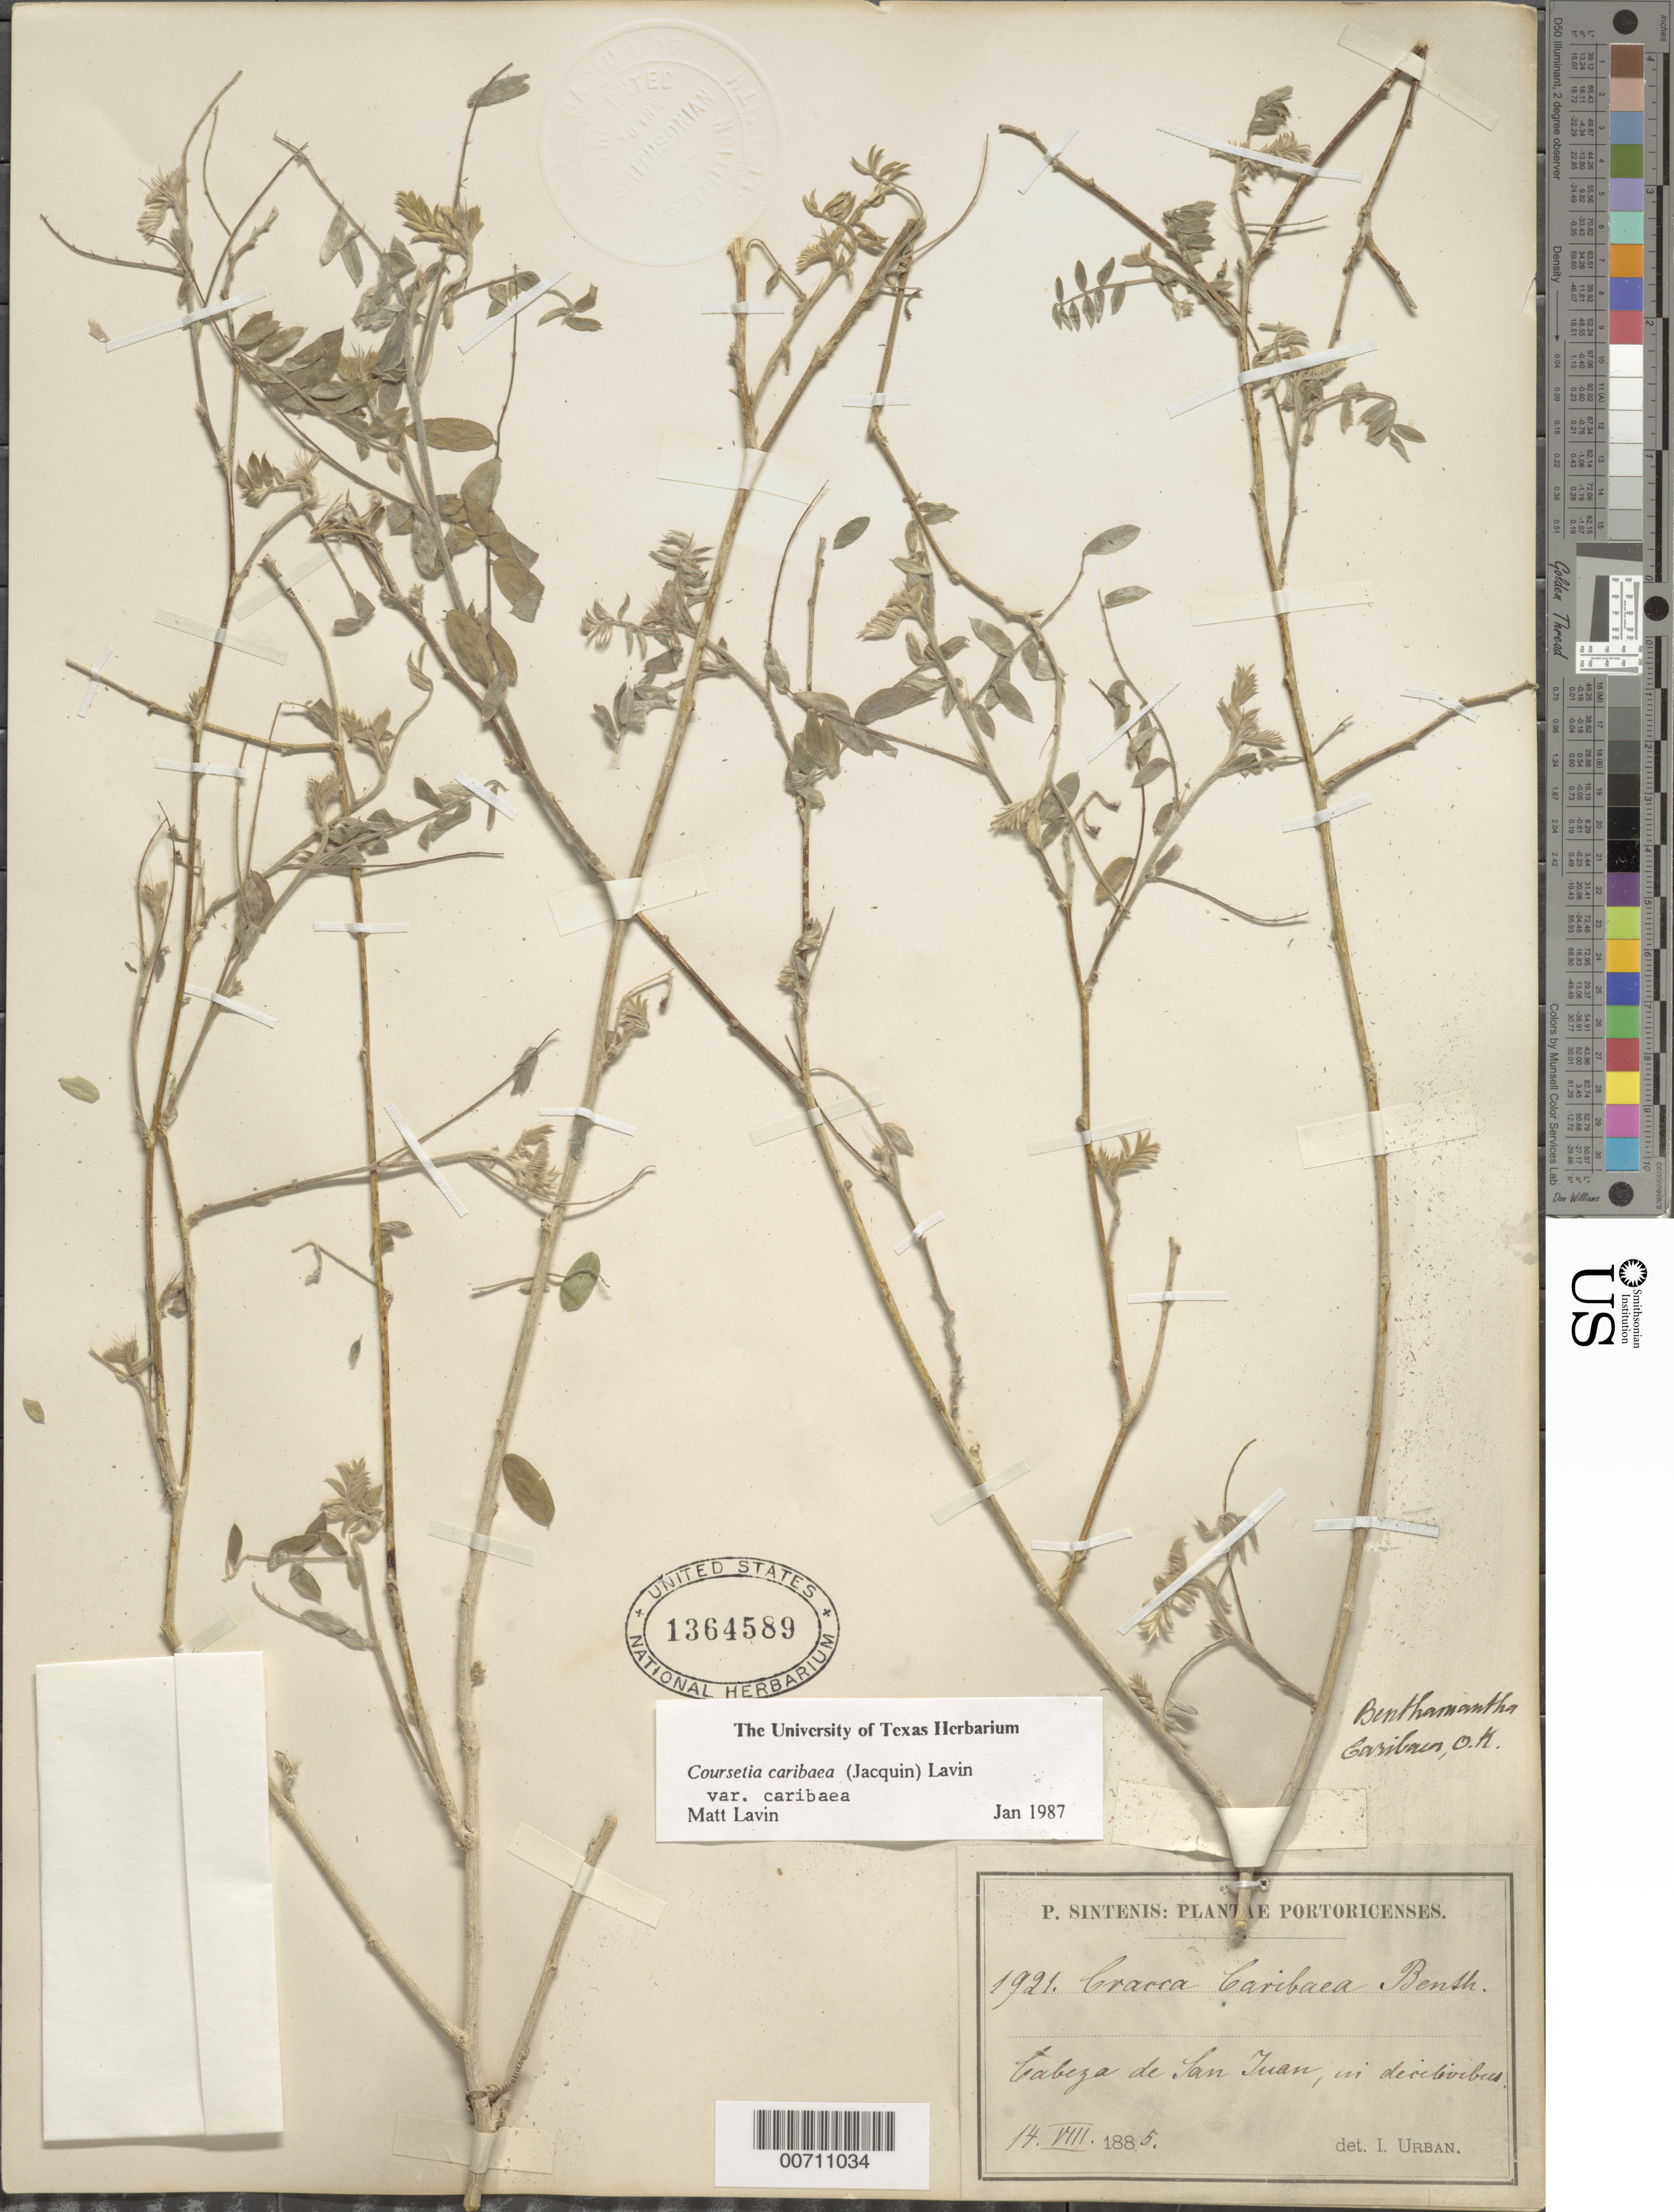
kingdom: Plantae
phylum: Tracheophyta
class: Magnoliopsida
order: Fabales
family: Fabaceae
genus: Coursetia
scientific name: Coursetia caribaea var. caribaea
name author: (Jacq.) Lavin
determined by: Lavin, M.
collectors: P. Sintenis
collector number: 1921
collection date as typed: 14 Aug 1885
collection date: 1885-08-14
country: Puerto Rico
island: Greater Antilles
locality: Cabeza de San Juan, in decilivibus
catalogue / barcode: US 1364589